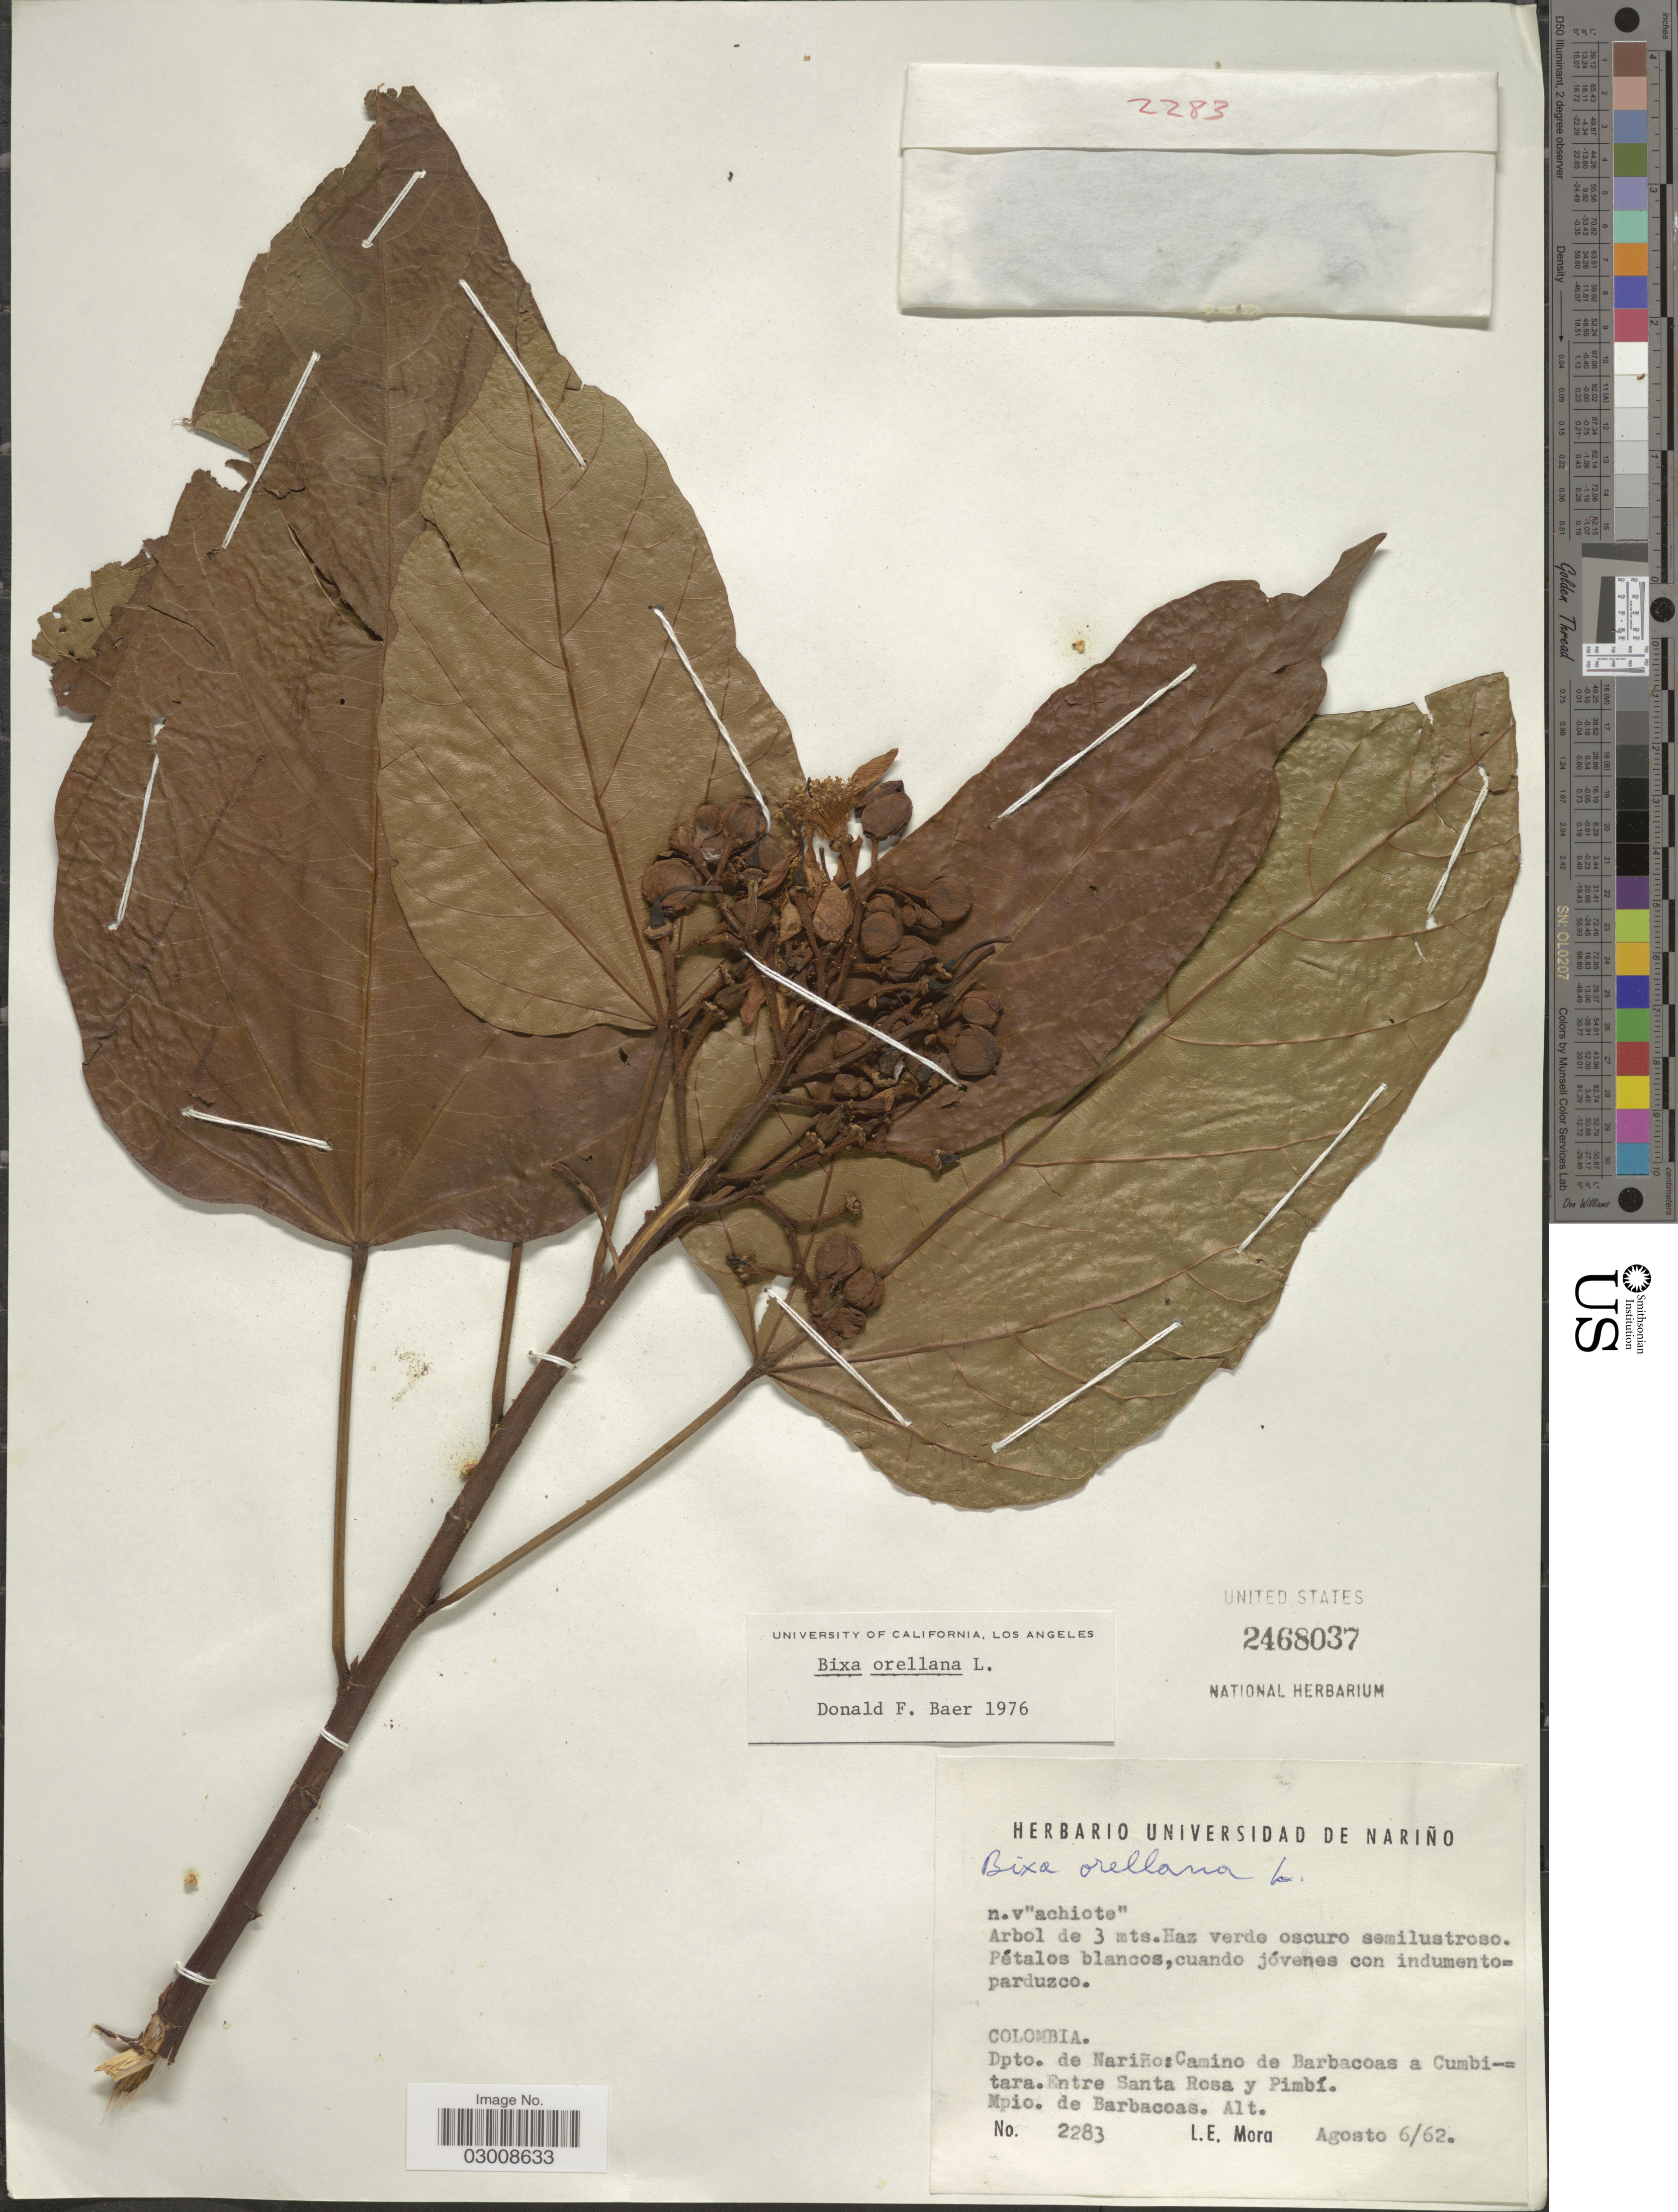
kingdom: Plantae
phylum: Tracheophyta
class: Magnoliopsida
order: Malvales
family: Bixaceae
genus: Bixa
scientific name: Bixa orellana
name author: L.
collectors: L. Mora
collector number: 2283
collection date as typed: Transcribed d/m/y: 6/8/62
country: Colombia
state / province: Nariño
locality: Dpto. de Nariño: Camino de Barbacoas a Cumbitara, Entre Santa Rosa y Pimbí, Mpio. de Barbacoas.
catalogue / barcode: US 2468037